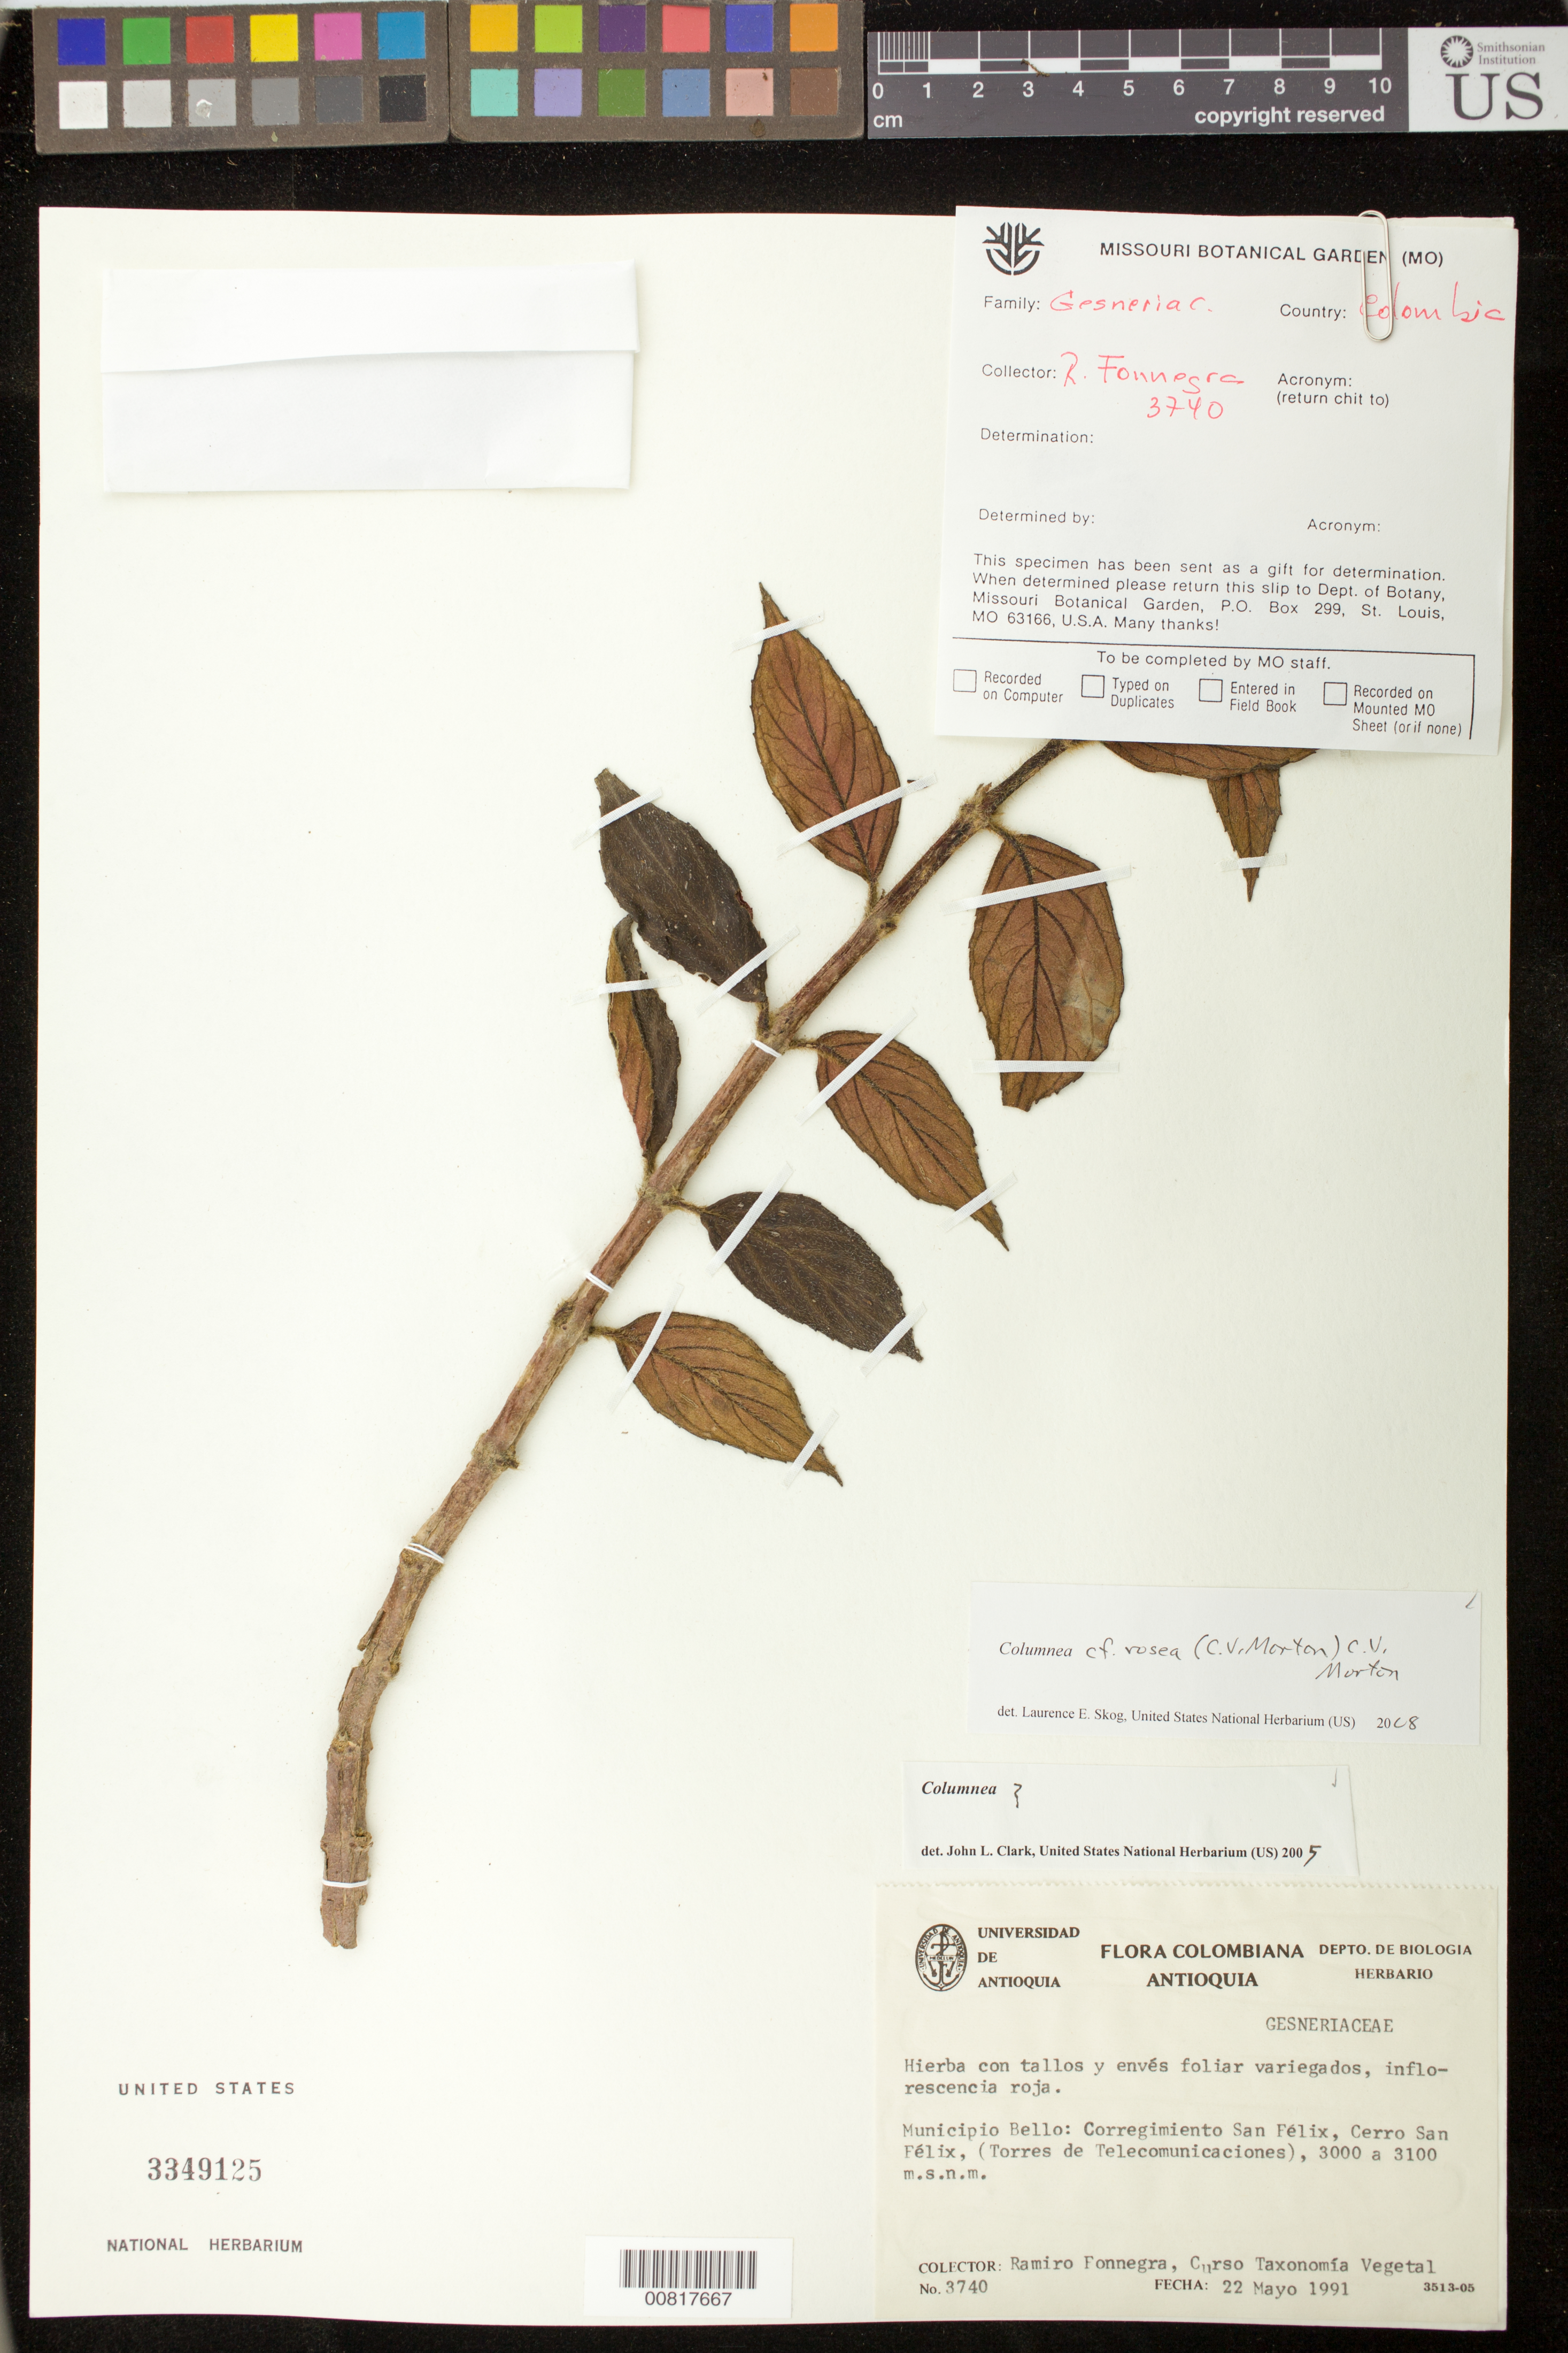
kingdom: Plantae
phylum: Tracheophyta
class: Magnoliopsida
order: Lamiales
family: Gesneriaceae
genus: Columnea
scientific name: Columnea rosea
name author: (C.V. Morton) C.V. Morton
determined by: Skog, Laurence E.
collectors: R. Fonnegra G. & Curso taxonomía vegetal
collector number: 3740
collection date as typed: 22 May 1991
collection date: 1991-05-22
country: Colombia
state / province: Antioquia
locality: Mpio. Bello: Correg. San Féliz, Cerro San Féliz (Torres de Telecomunicación)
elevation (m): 3000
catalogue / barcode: US 3349125